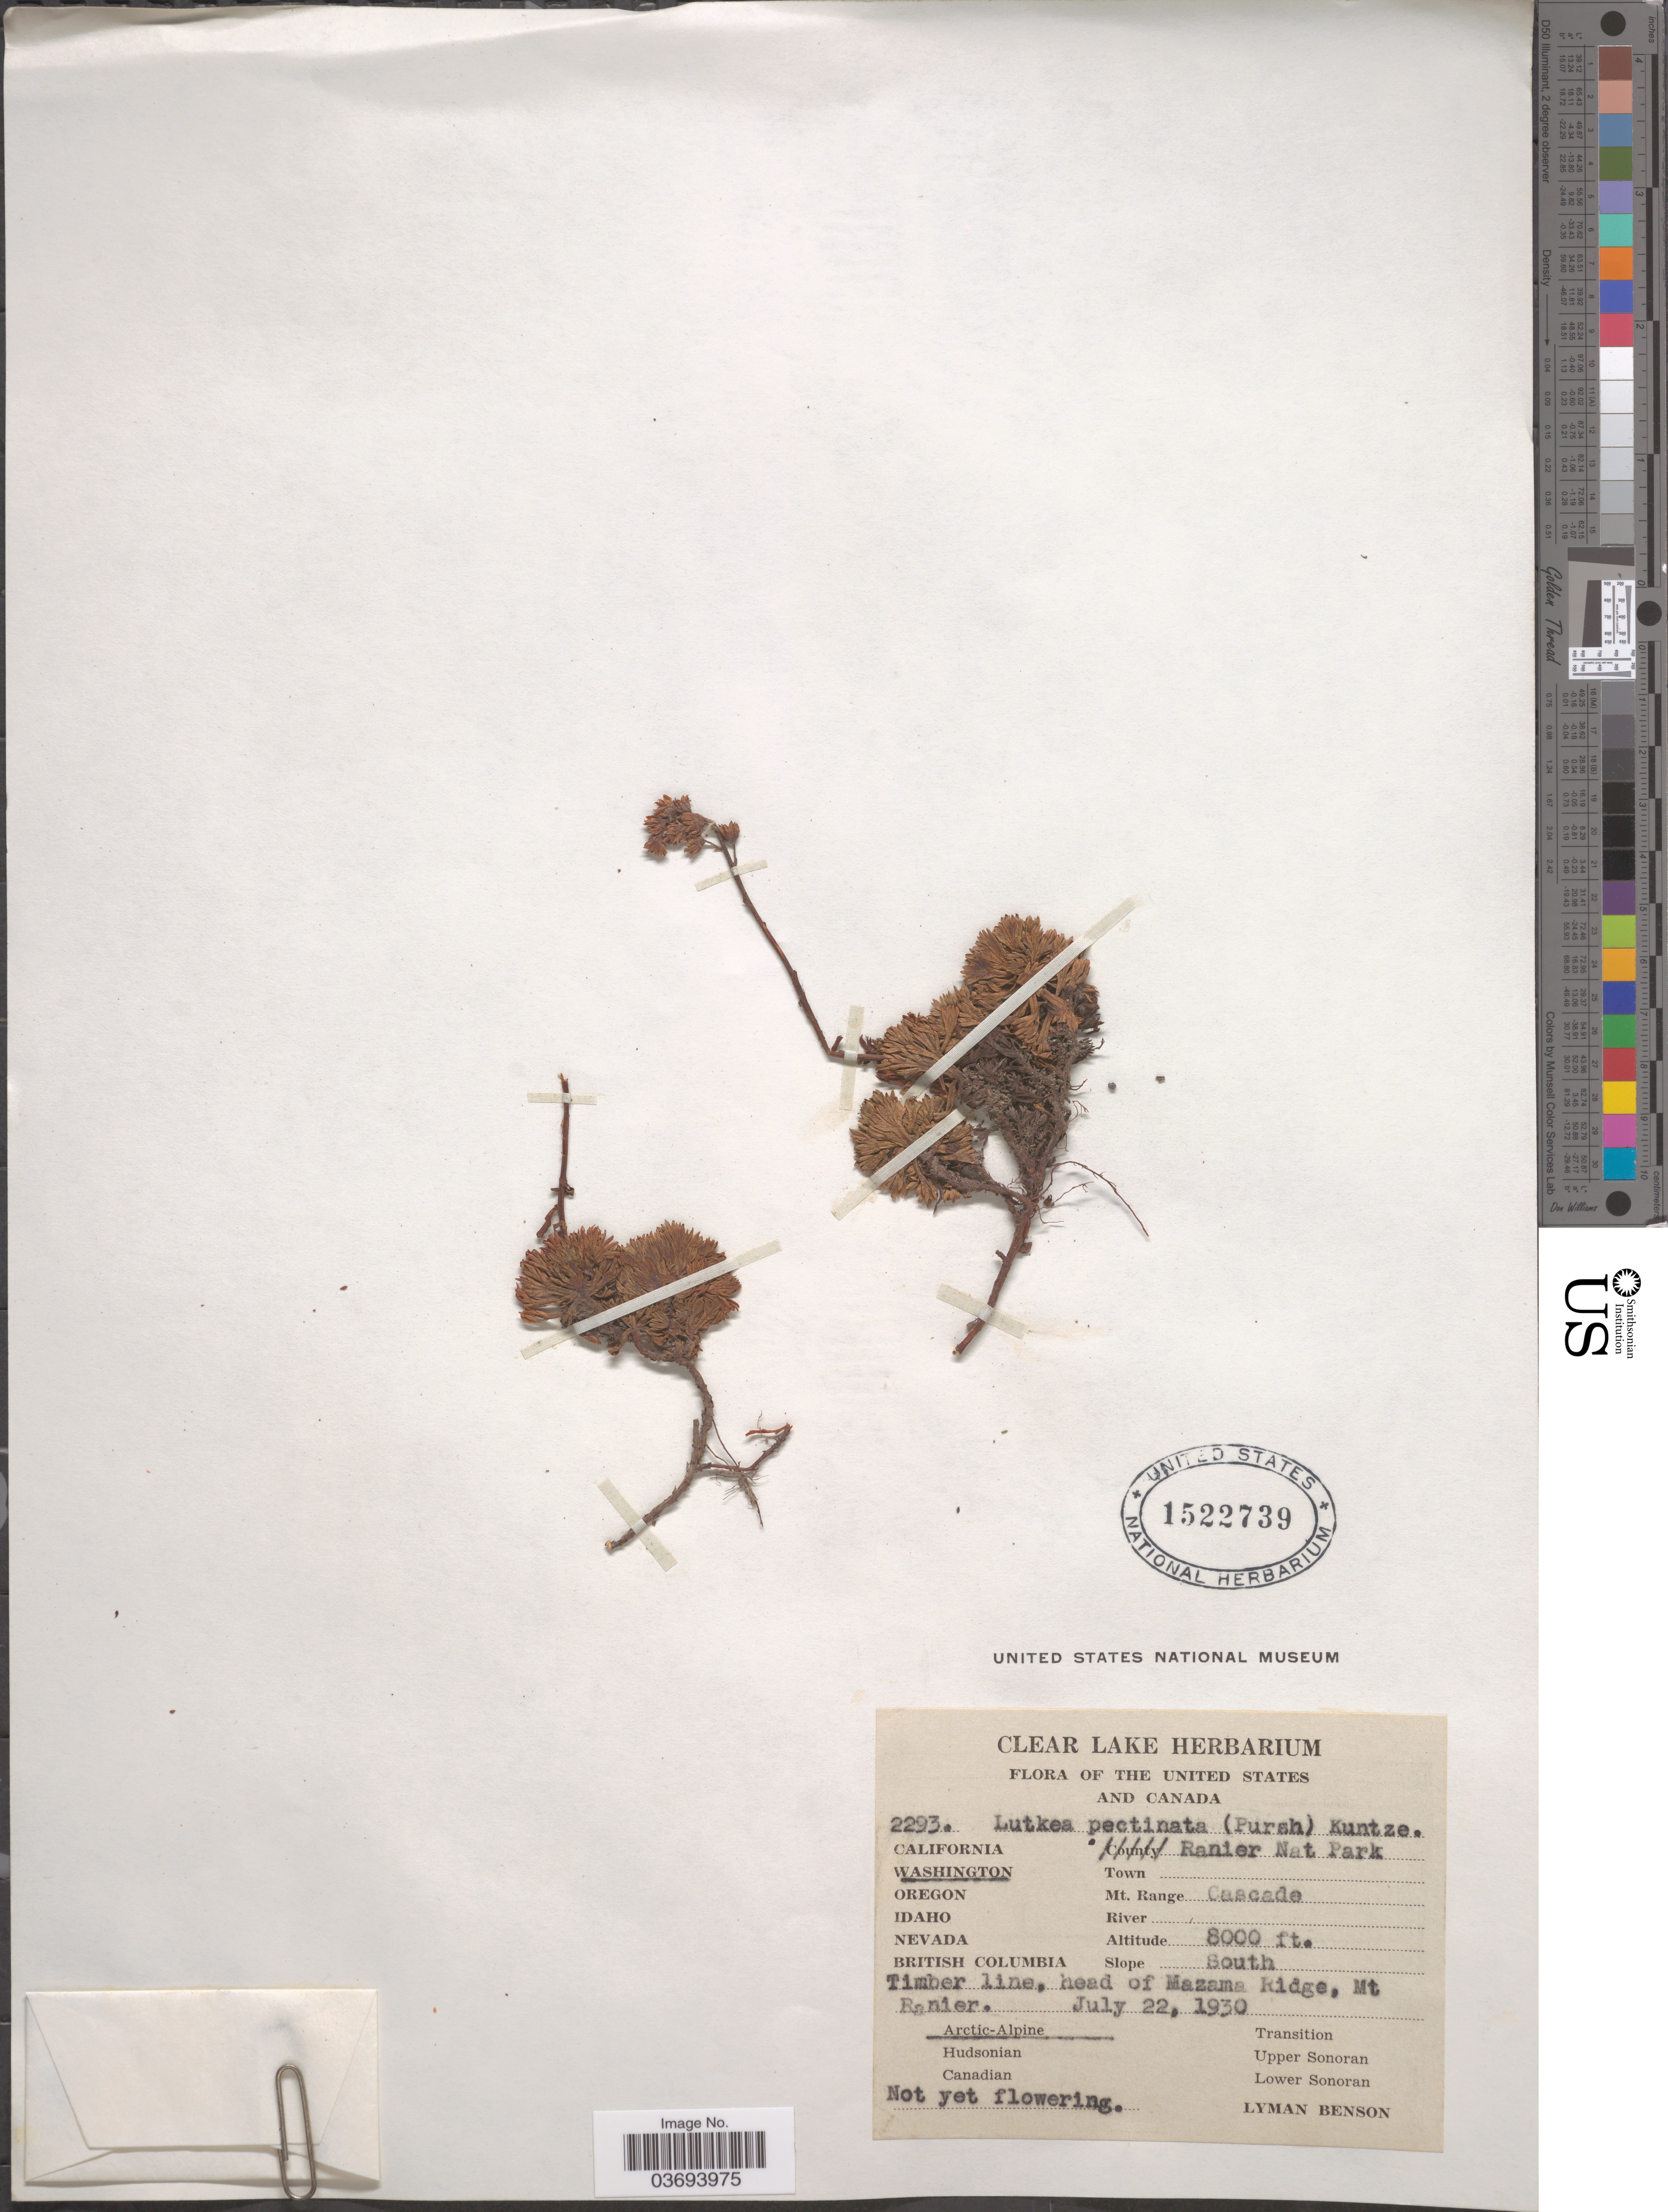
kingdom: Plantae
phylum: Tracheophyta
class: Magnoliopsida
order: Rosales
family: Rosaceae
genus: Luetkea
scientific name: Luetkea pectinata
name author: (Pursh) Kuntze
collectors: L. D. Benson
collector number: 2293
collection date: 1930-07-22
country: United States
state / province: Washington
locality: Ranier Nat Park. Mt. Range Cascade. Slope South. Timber line, head of Mazama Ridge, Mt. Ranier. Arctic-Alpine.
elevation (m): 2438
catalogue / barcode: US 1522739